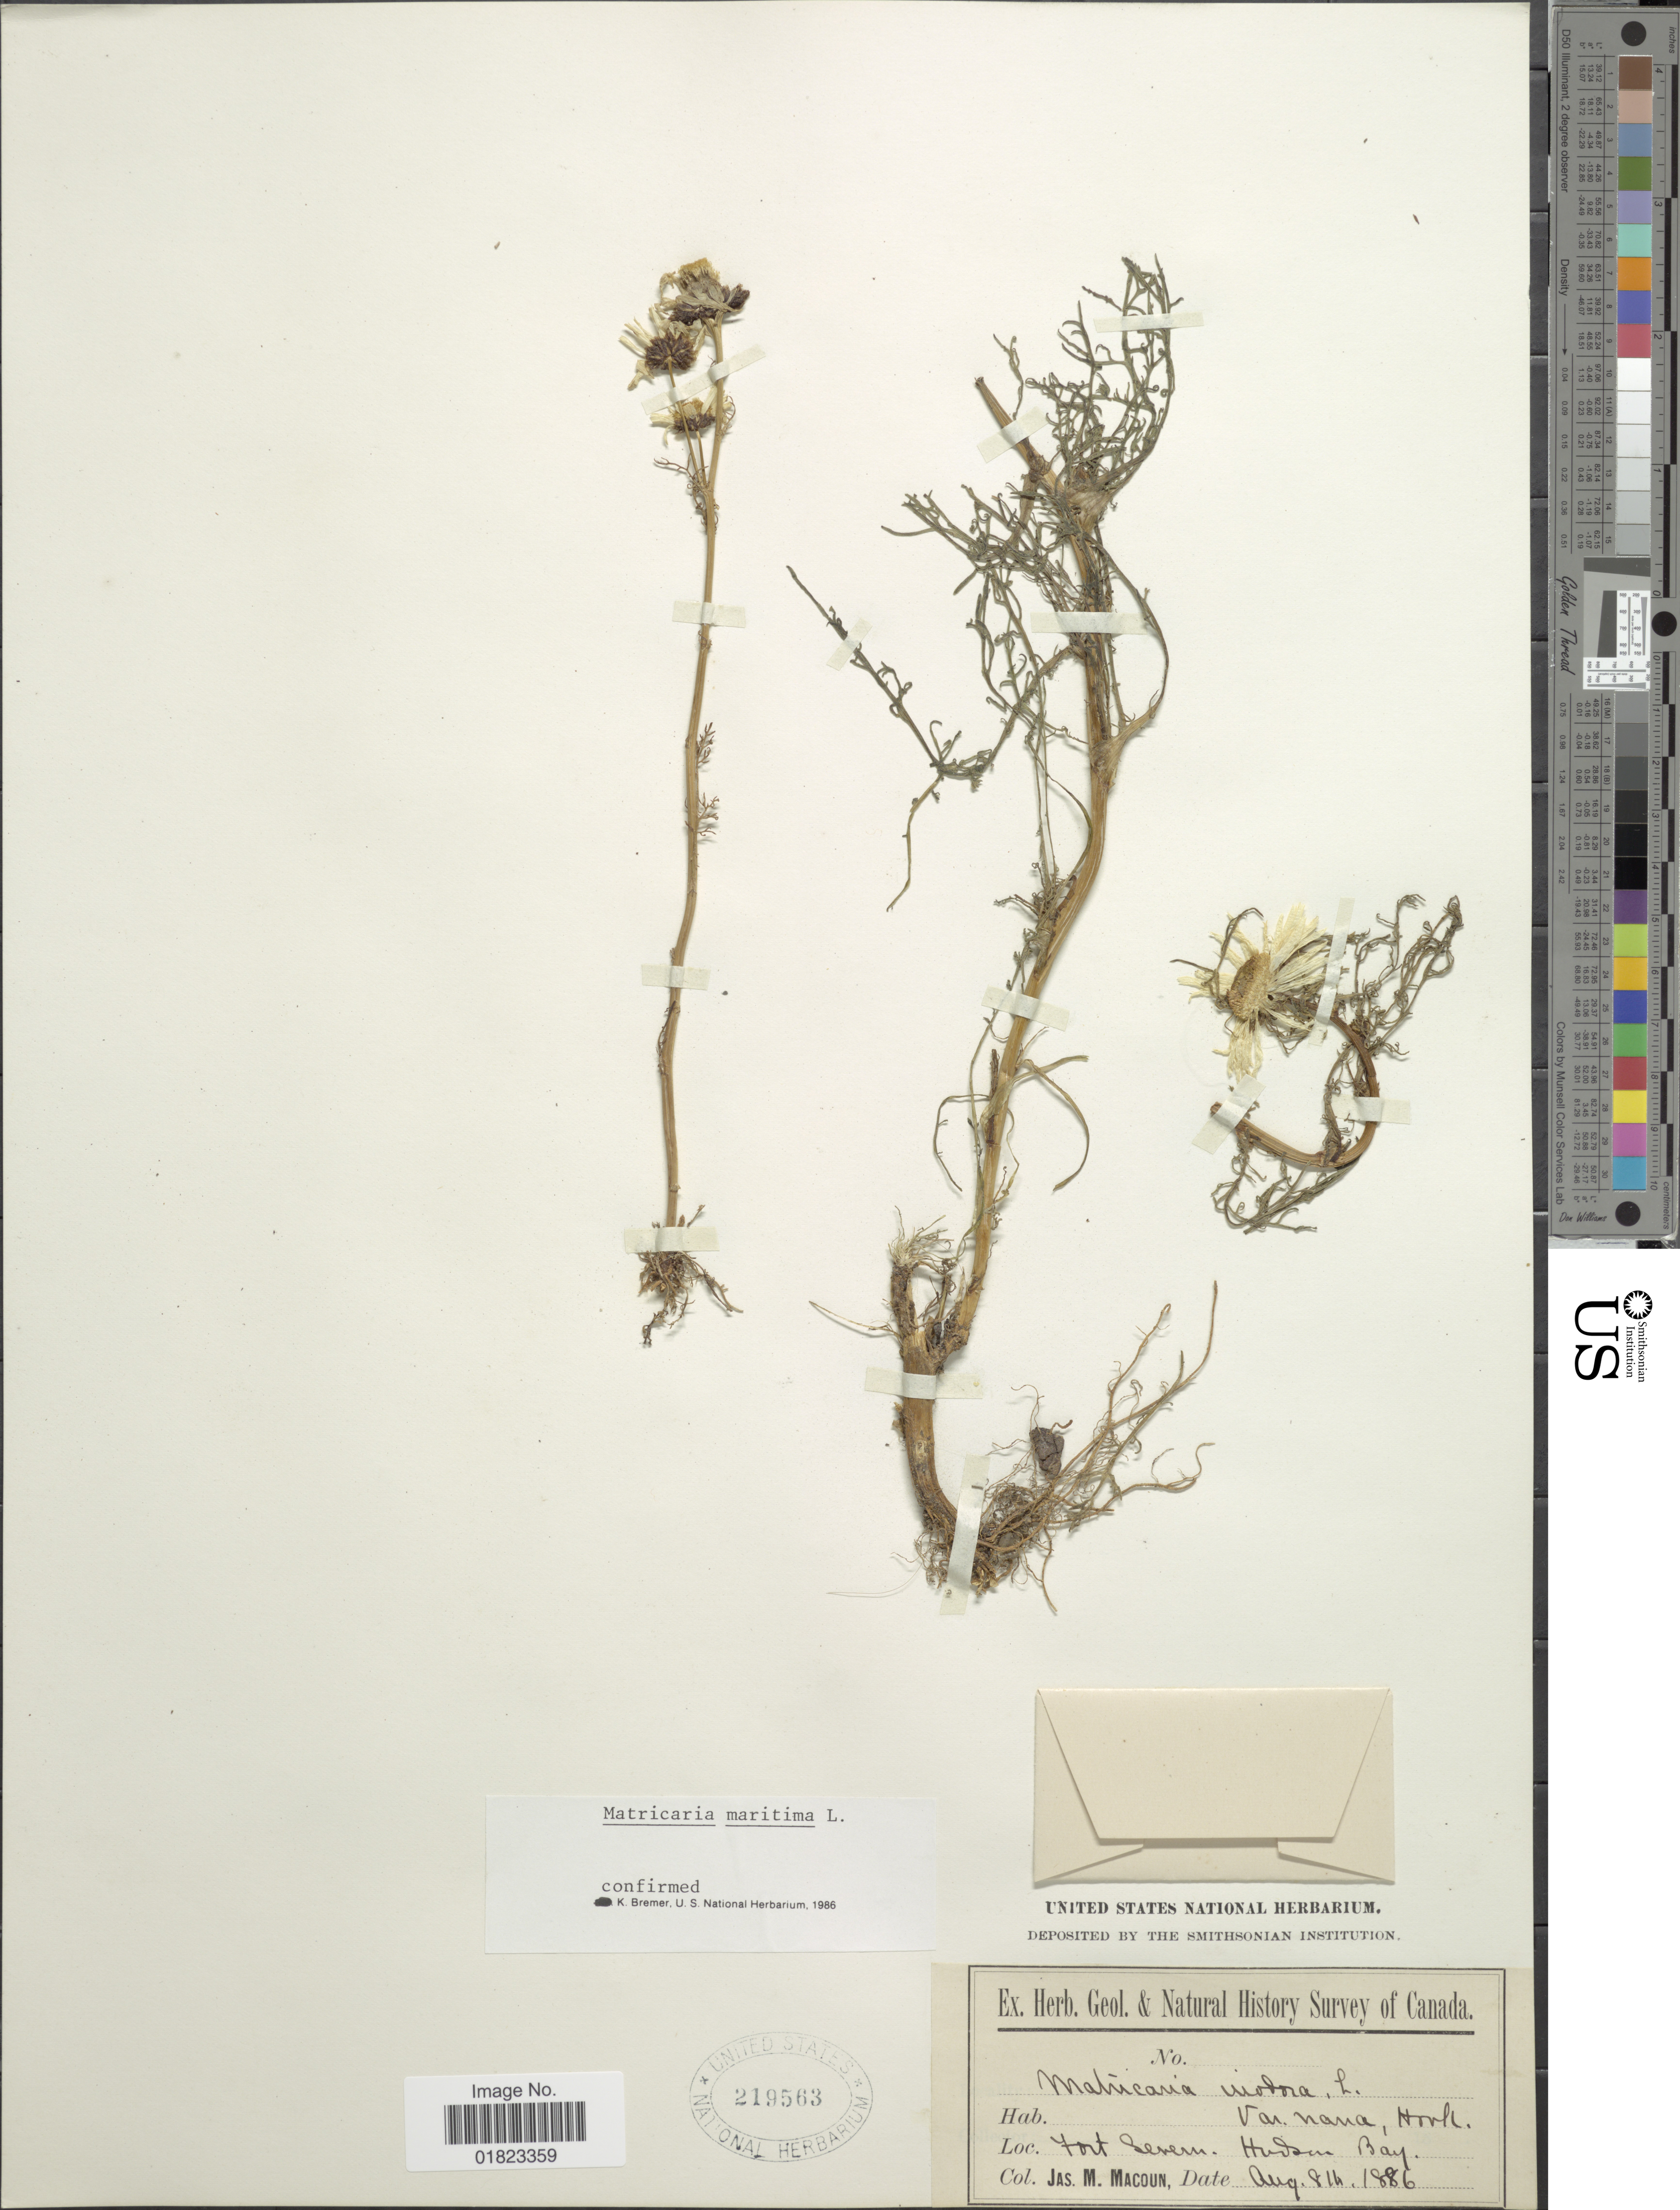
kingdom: Plantae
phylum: Tracheophyta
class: Magnoliopsida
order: Asterales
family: Asteraceae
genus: Tripleurospermum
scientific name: Tripleurospermum maritimum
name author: (L.) W.D.J. Koch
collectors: J. M. Macoun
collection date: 1886-08-08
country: Canada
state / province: Ontario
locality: Fort Severn. Hudson Bay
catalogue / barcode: US 219563